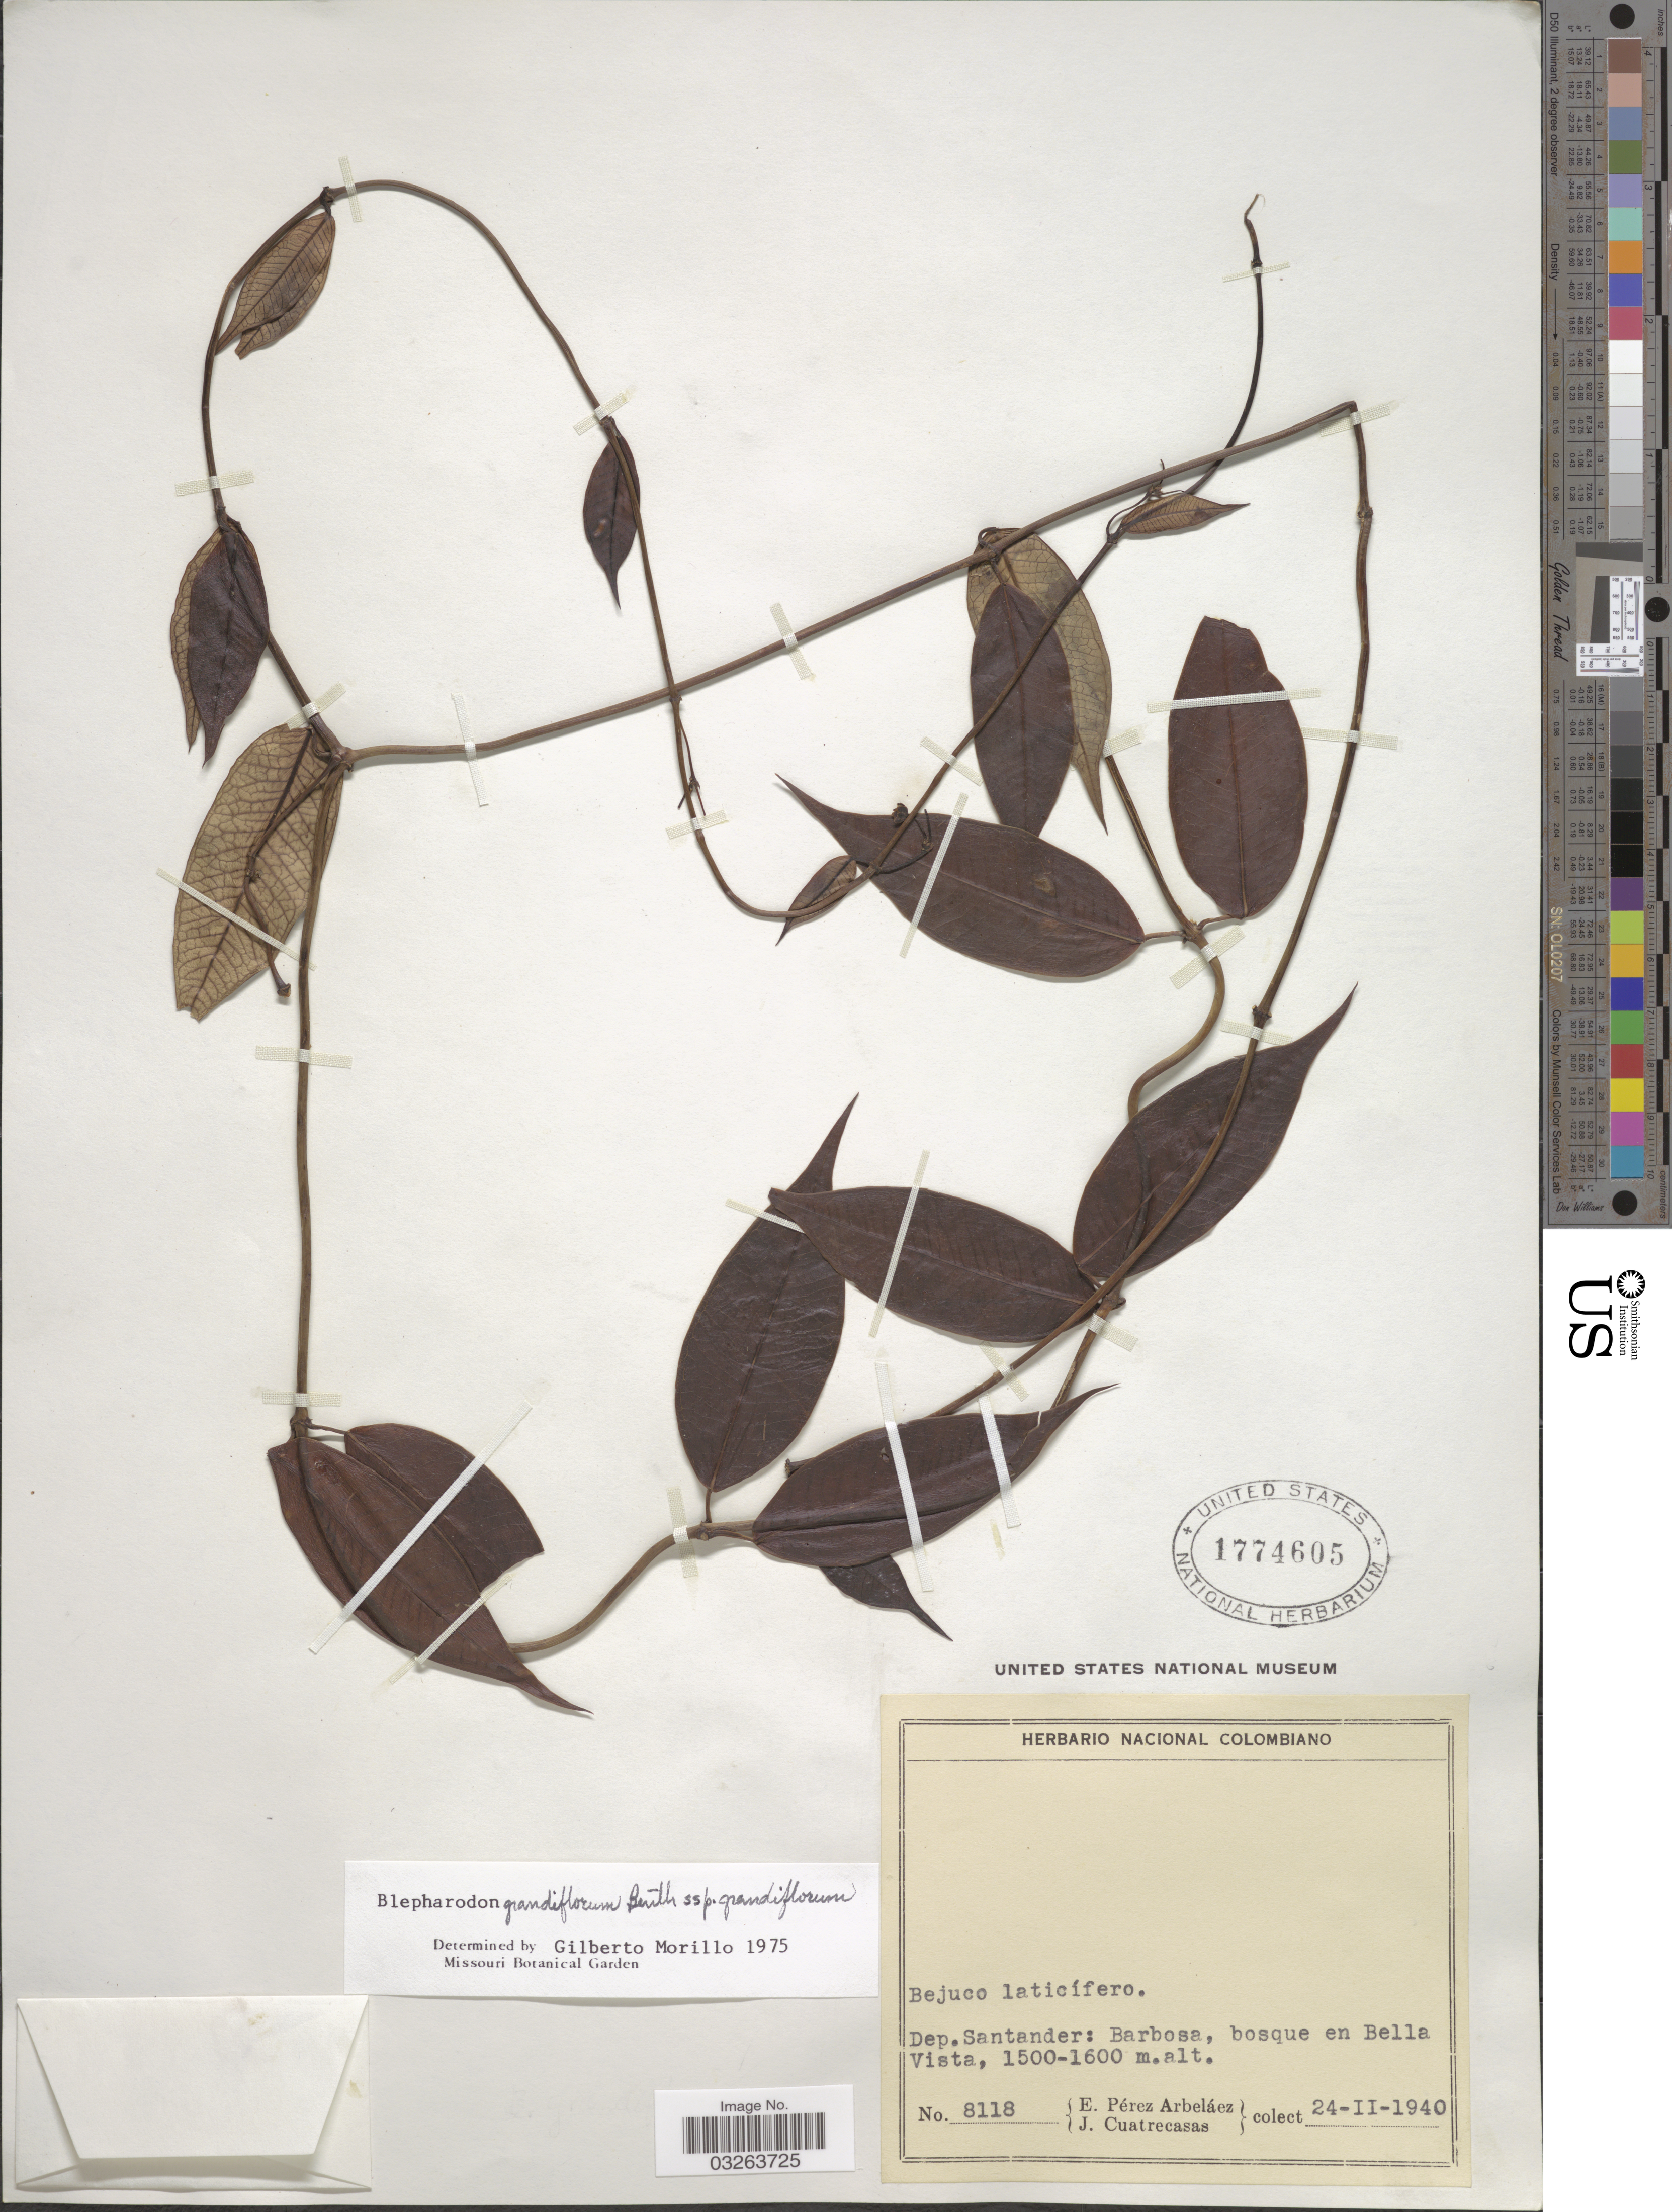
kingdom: Plantae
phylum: Tracheophyta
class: Magnoliopsida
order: Gentianales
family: Apocynaceae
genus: Blepharodon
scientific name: Blepharodon grandiflorum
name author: Benth.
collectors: E. Pérez Arbeláez & J. Cuatrecasas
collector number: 8118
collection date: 1940-02-24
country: Colombia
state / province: Santander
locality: Dep. Santander: Barbosa, bosque en Bella Vista.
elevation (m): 1500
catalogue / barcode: US 1774605